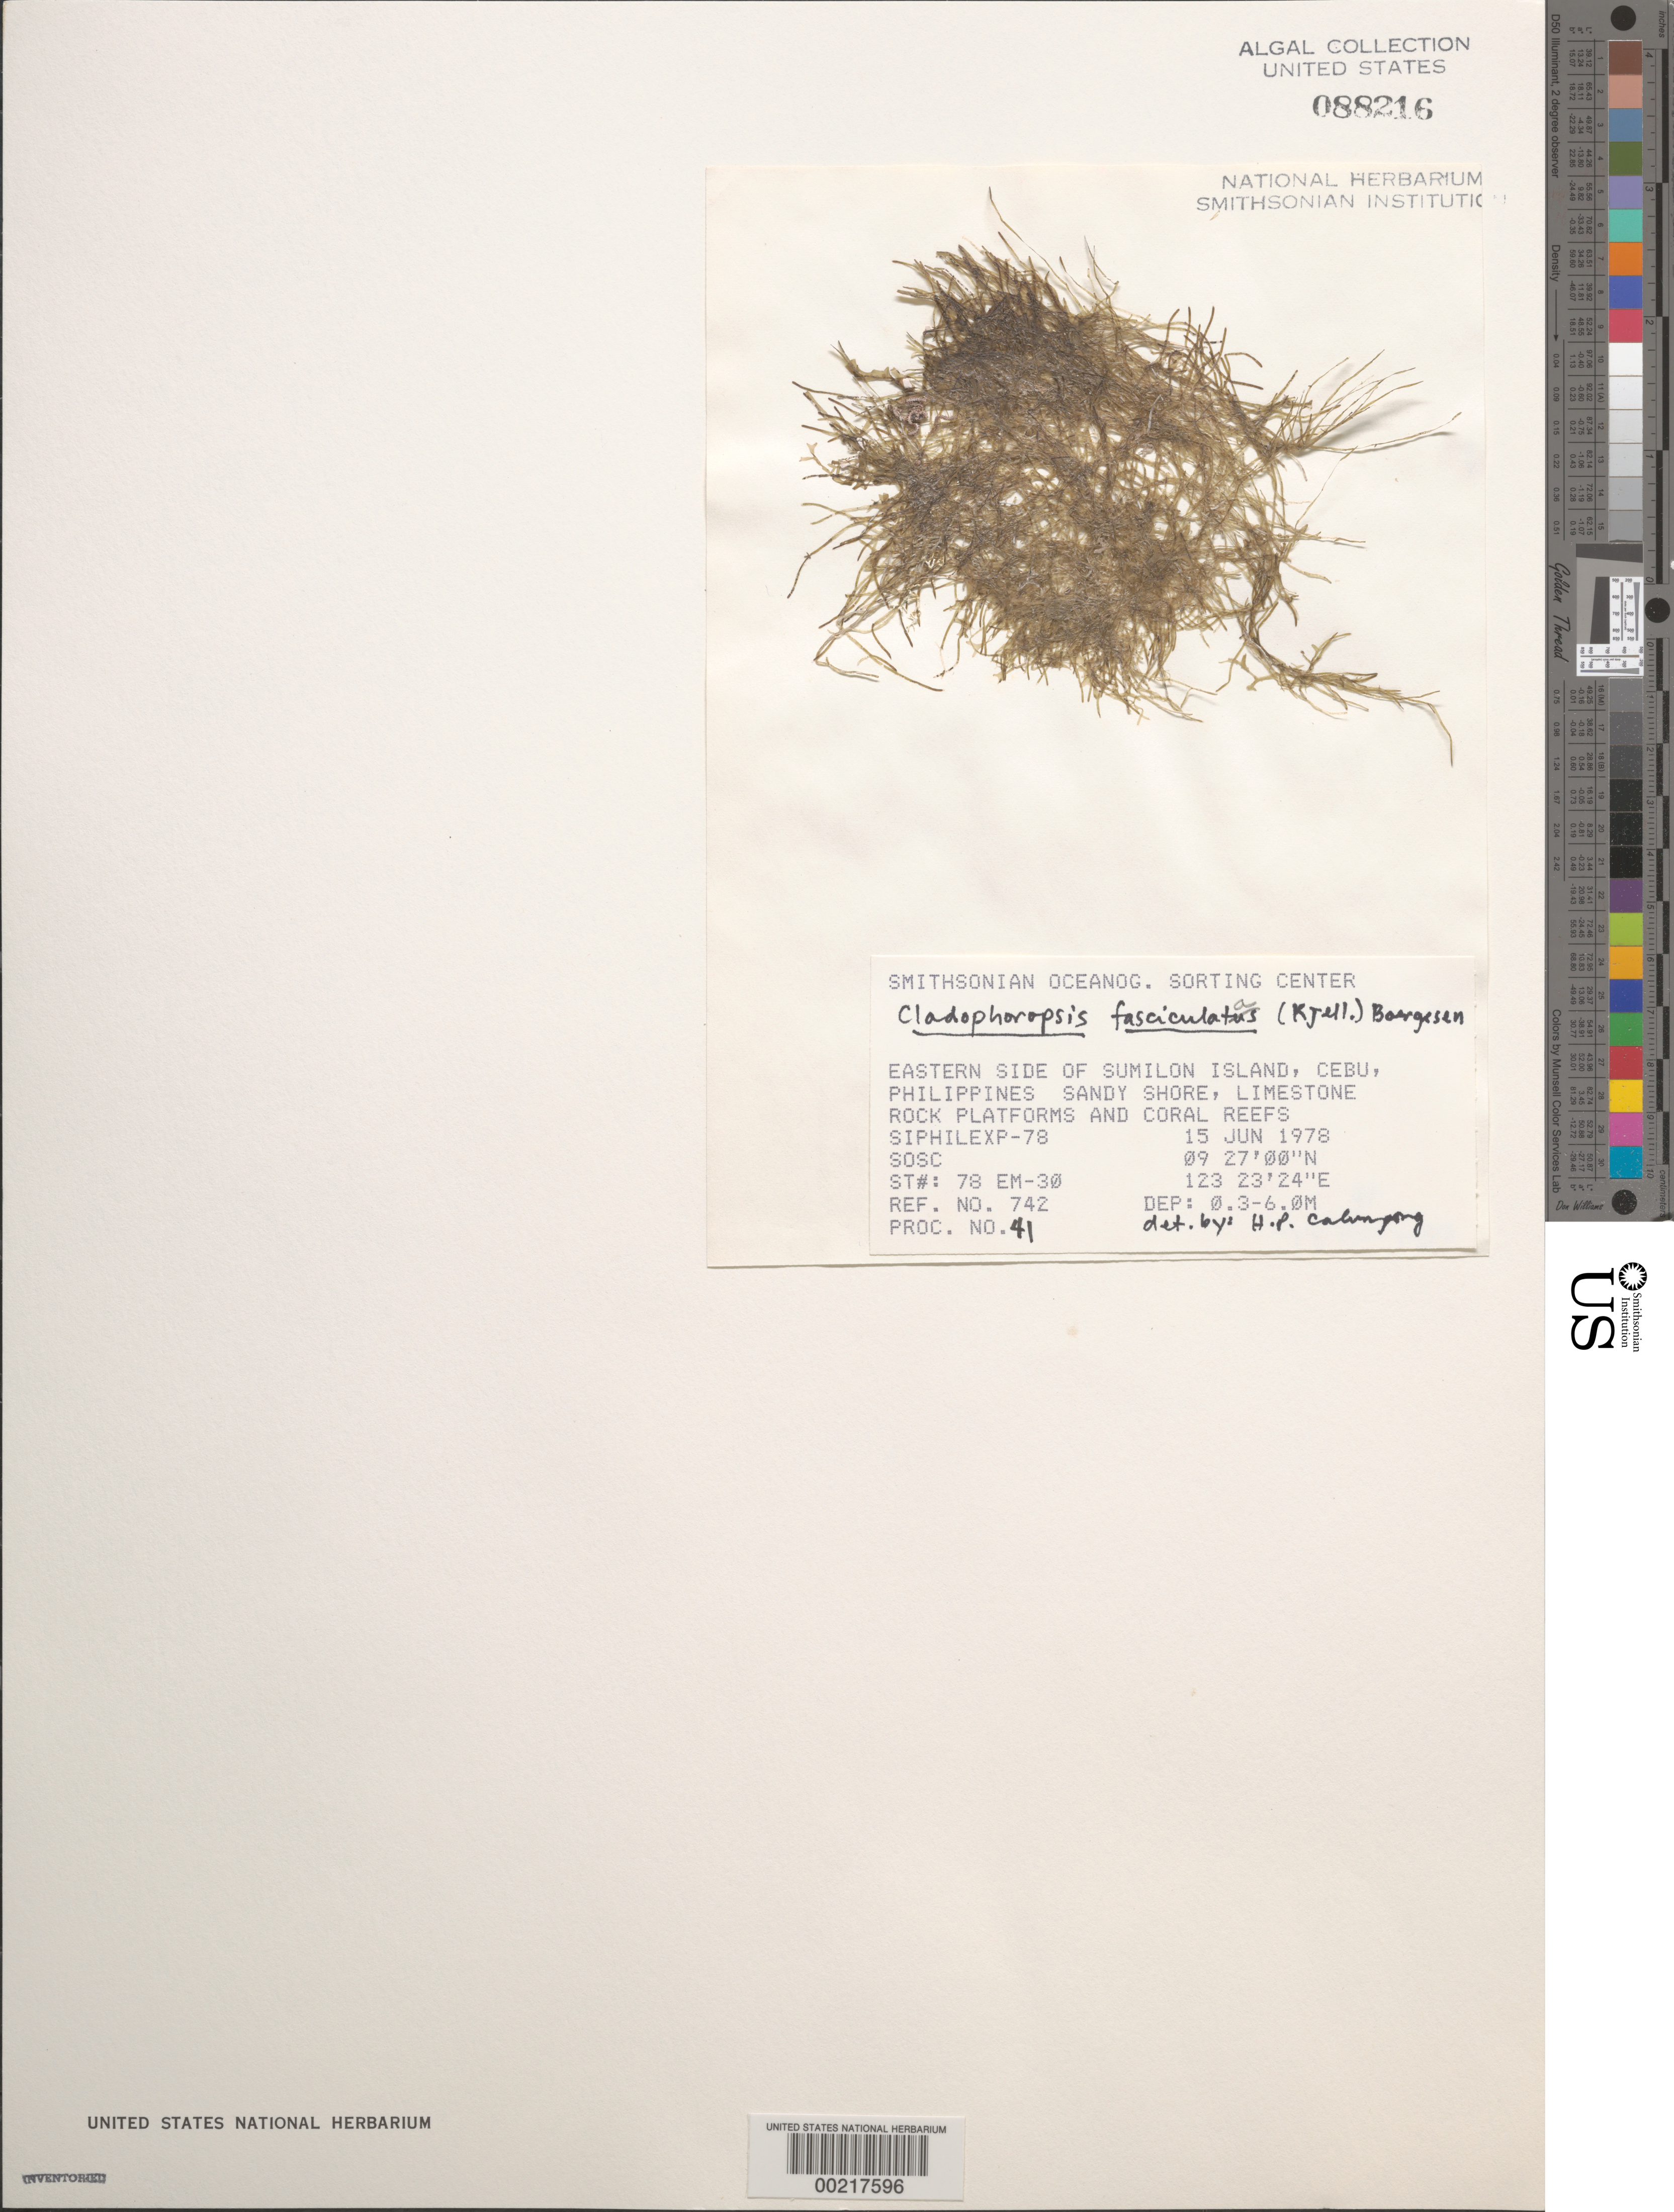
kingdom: Plantae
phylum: Chlorophyta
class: Ulvophyceae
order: Siphonocladales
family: Boodleaceae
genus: Cladophoropsis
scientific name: Cladophoropsis fasciculata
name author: (Kjellm.) N.Wille in Engl. & Prantl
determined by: Calumpong, H. P.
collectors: SOSC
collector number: Station 78 Em-30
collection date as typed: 15 Jun 1979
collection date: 1979-06-15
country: Philippines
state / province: Central Visayas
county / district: Cebu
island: Sumilon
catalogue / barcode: US 88216